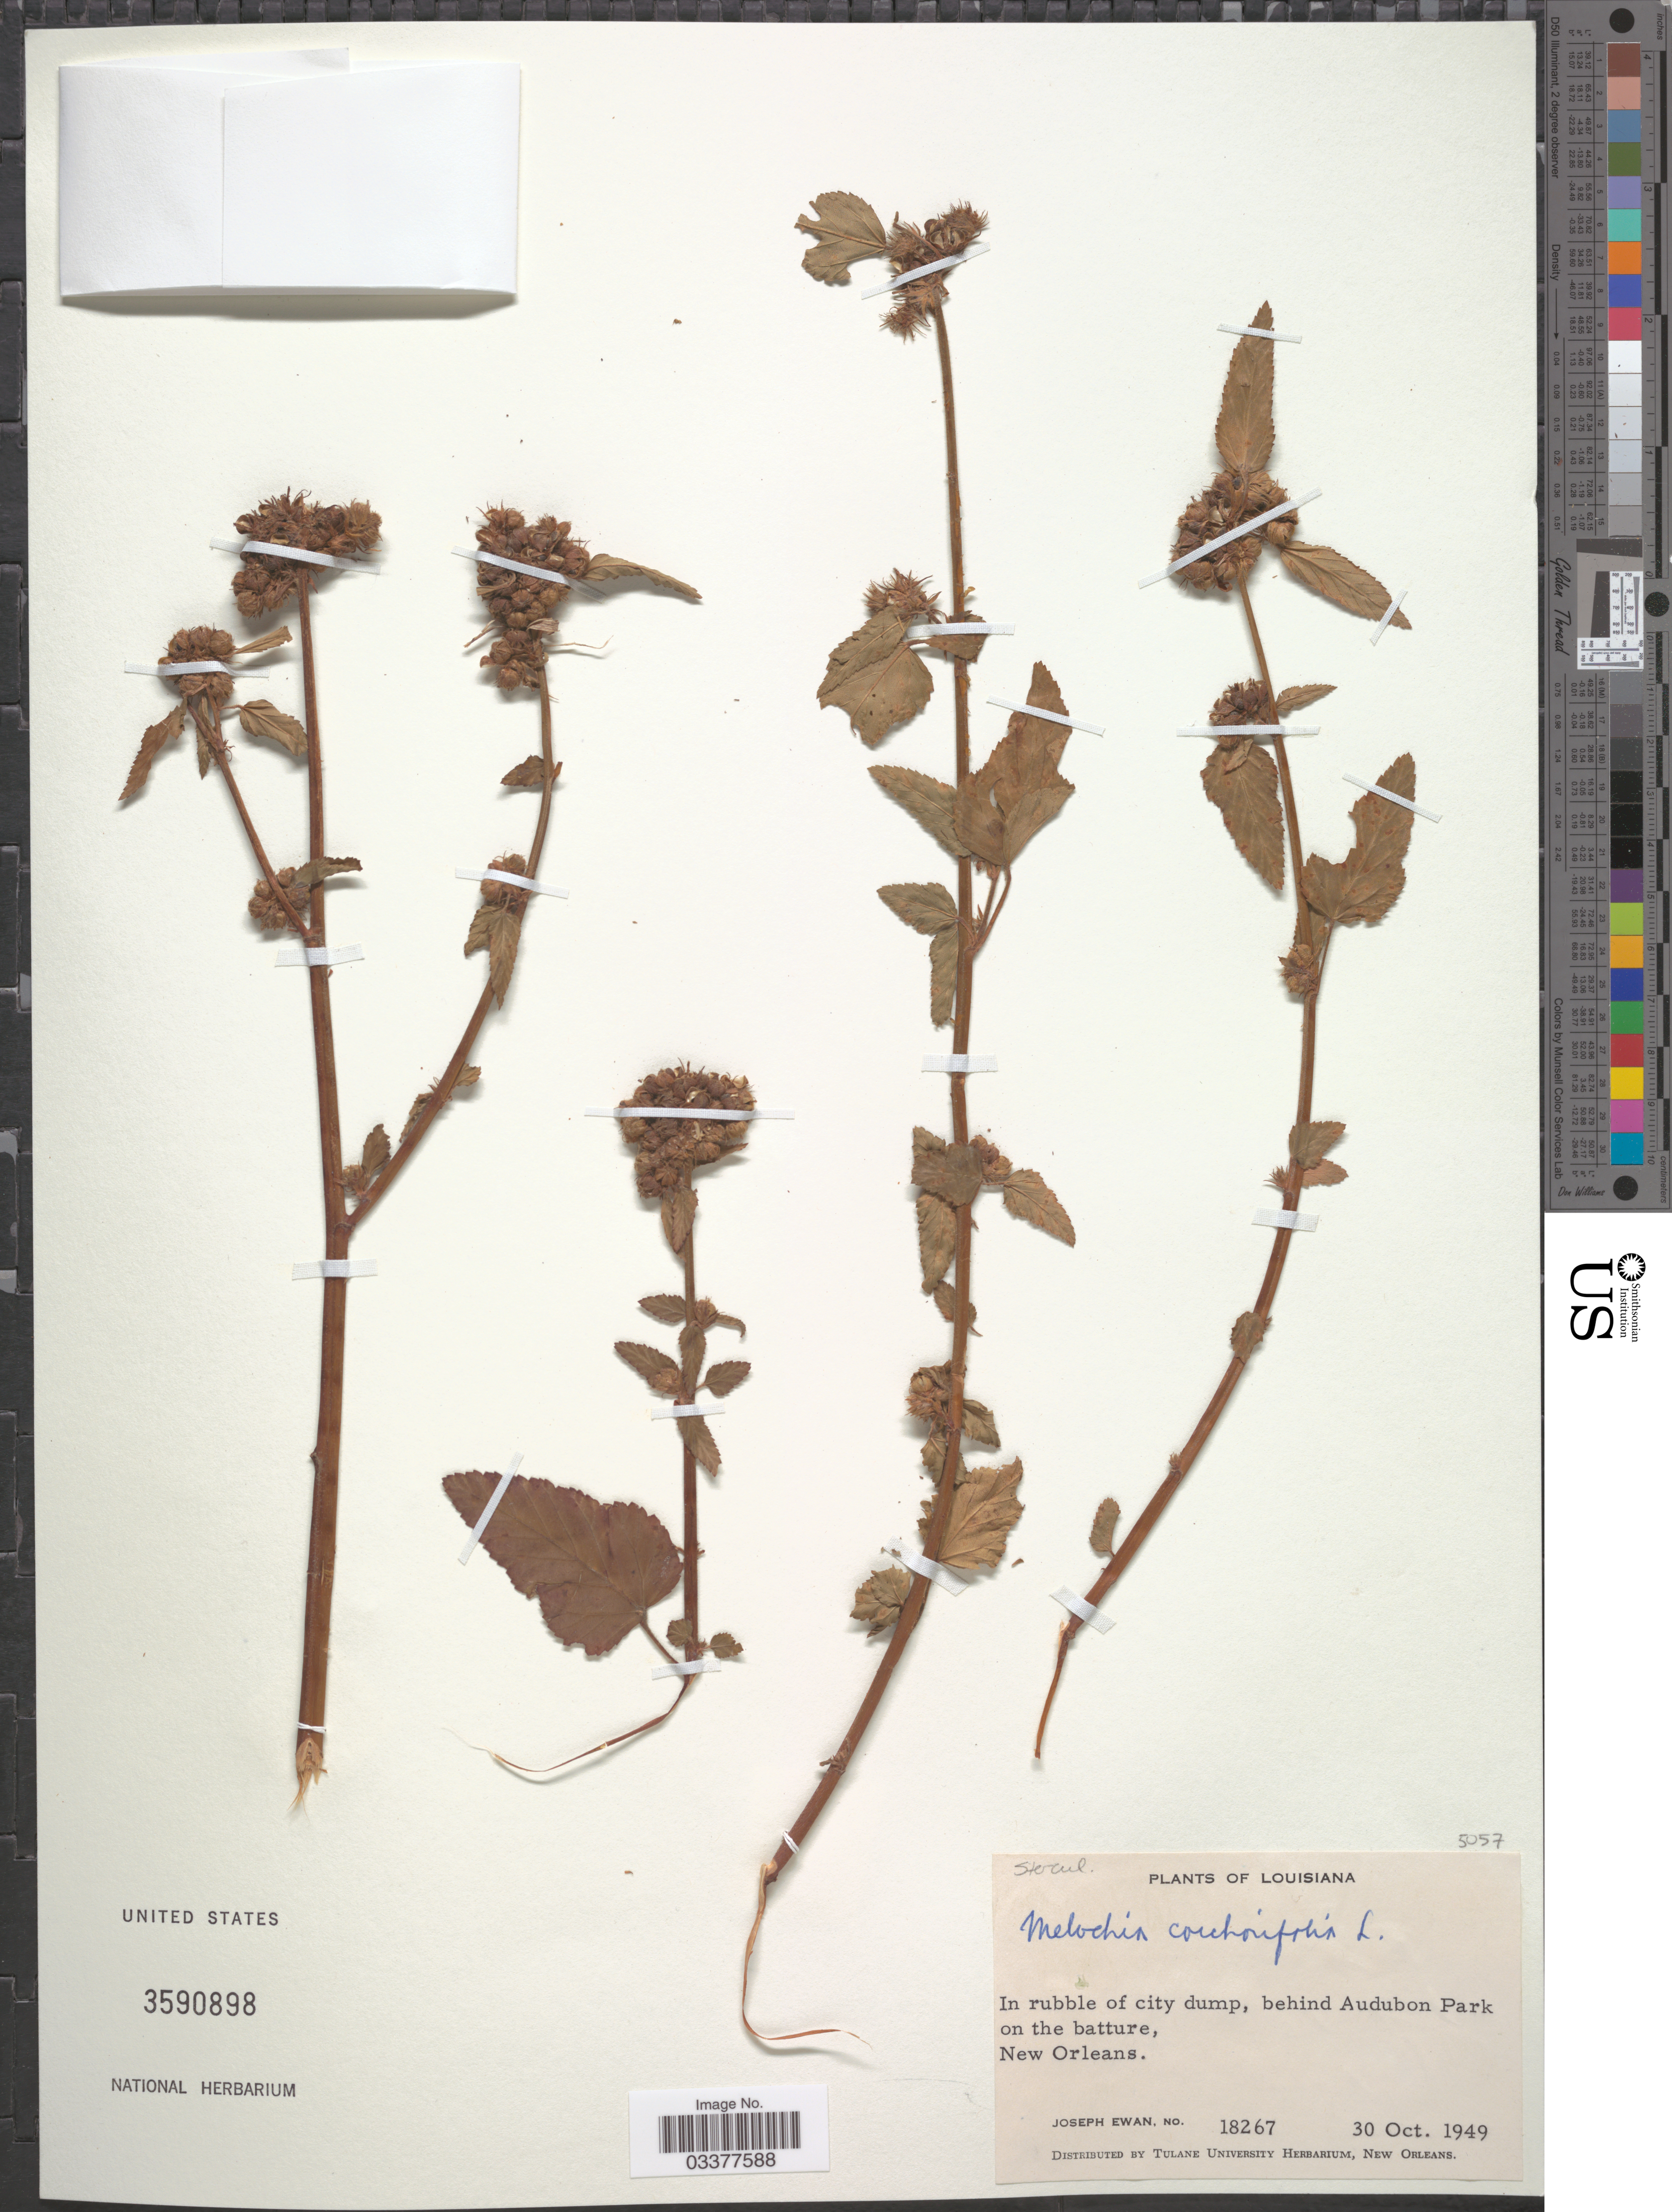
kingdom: Plantae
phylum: Tracheophyta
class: Magnoliopsida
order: Malvales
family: Malvaceae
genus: Melochia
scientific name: Melochia corchorifolia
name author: L.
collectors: J. A. Ewan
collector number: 18267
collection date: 1949-10-30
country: United States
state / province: Louisiana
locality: In rubble of city dump, behind Audubon Park on the batture, New Orleans.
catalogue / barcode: US 3590898